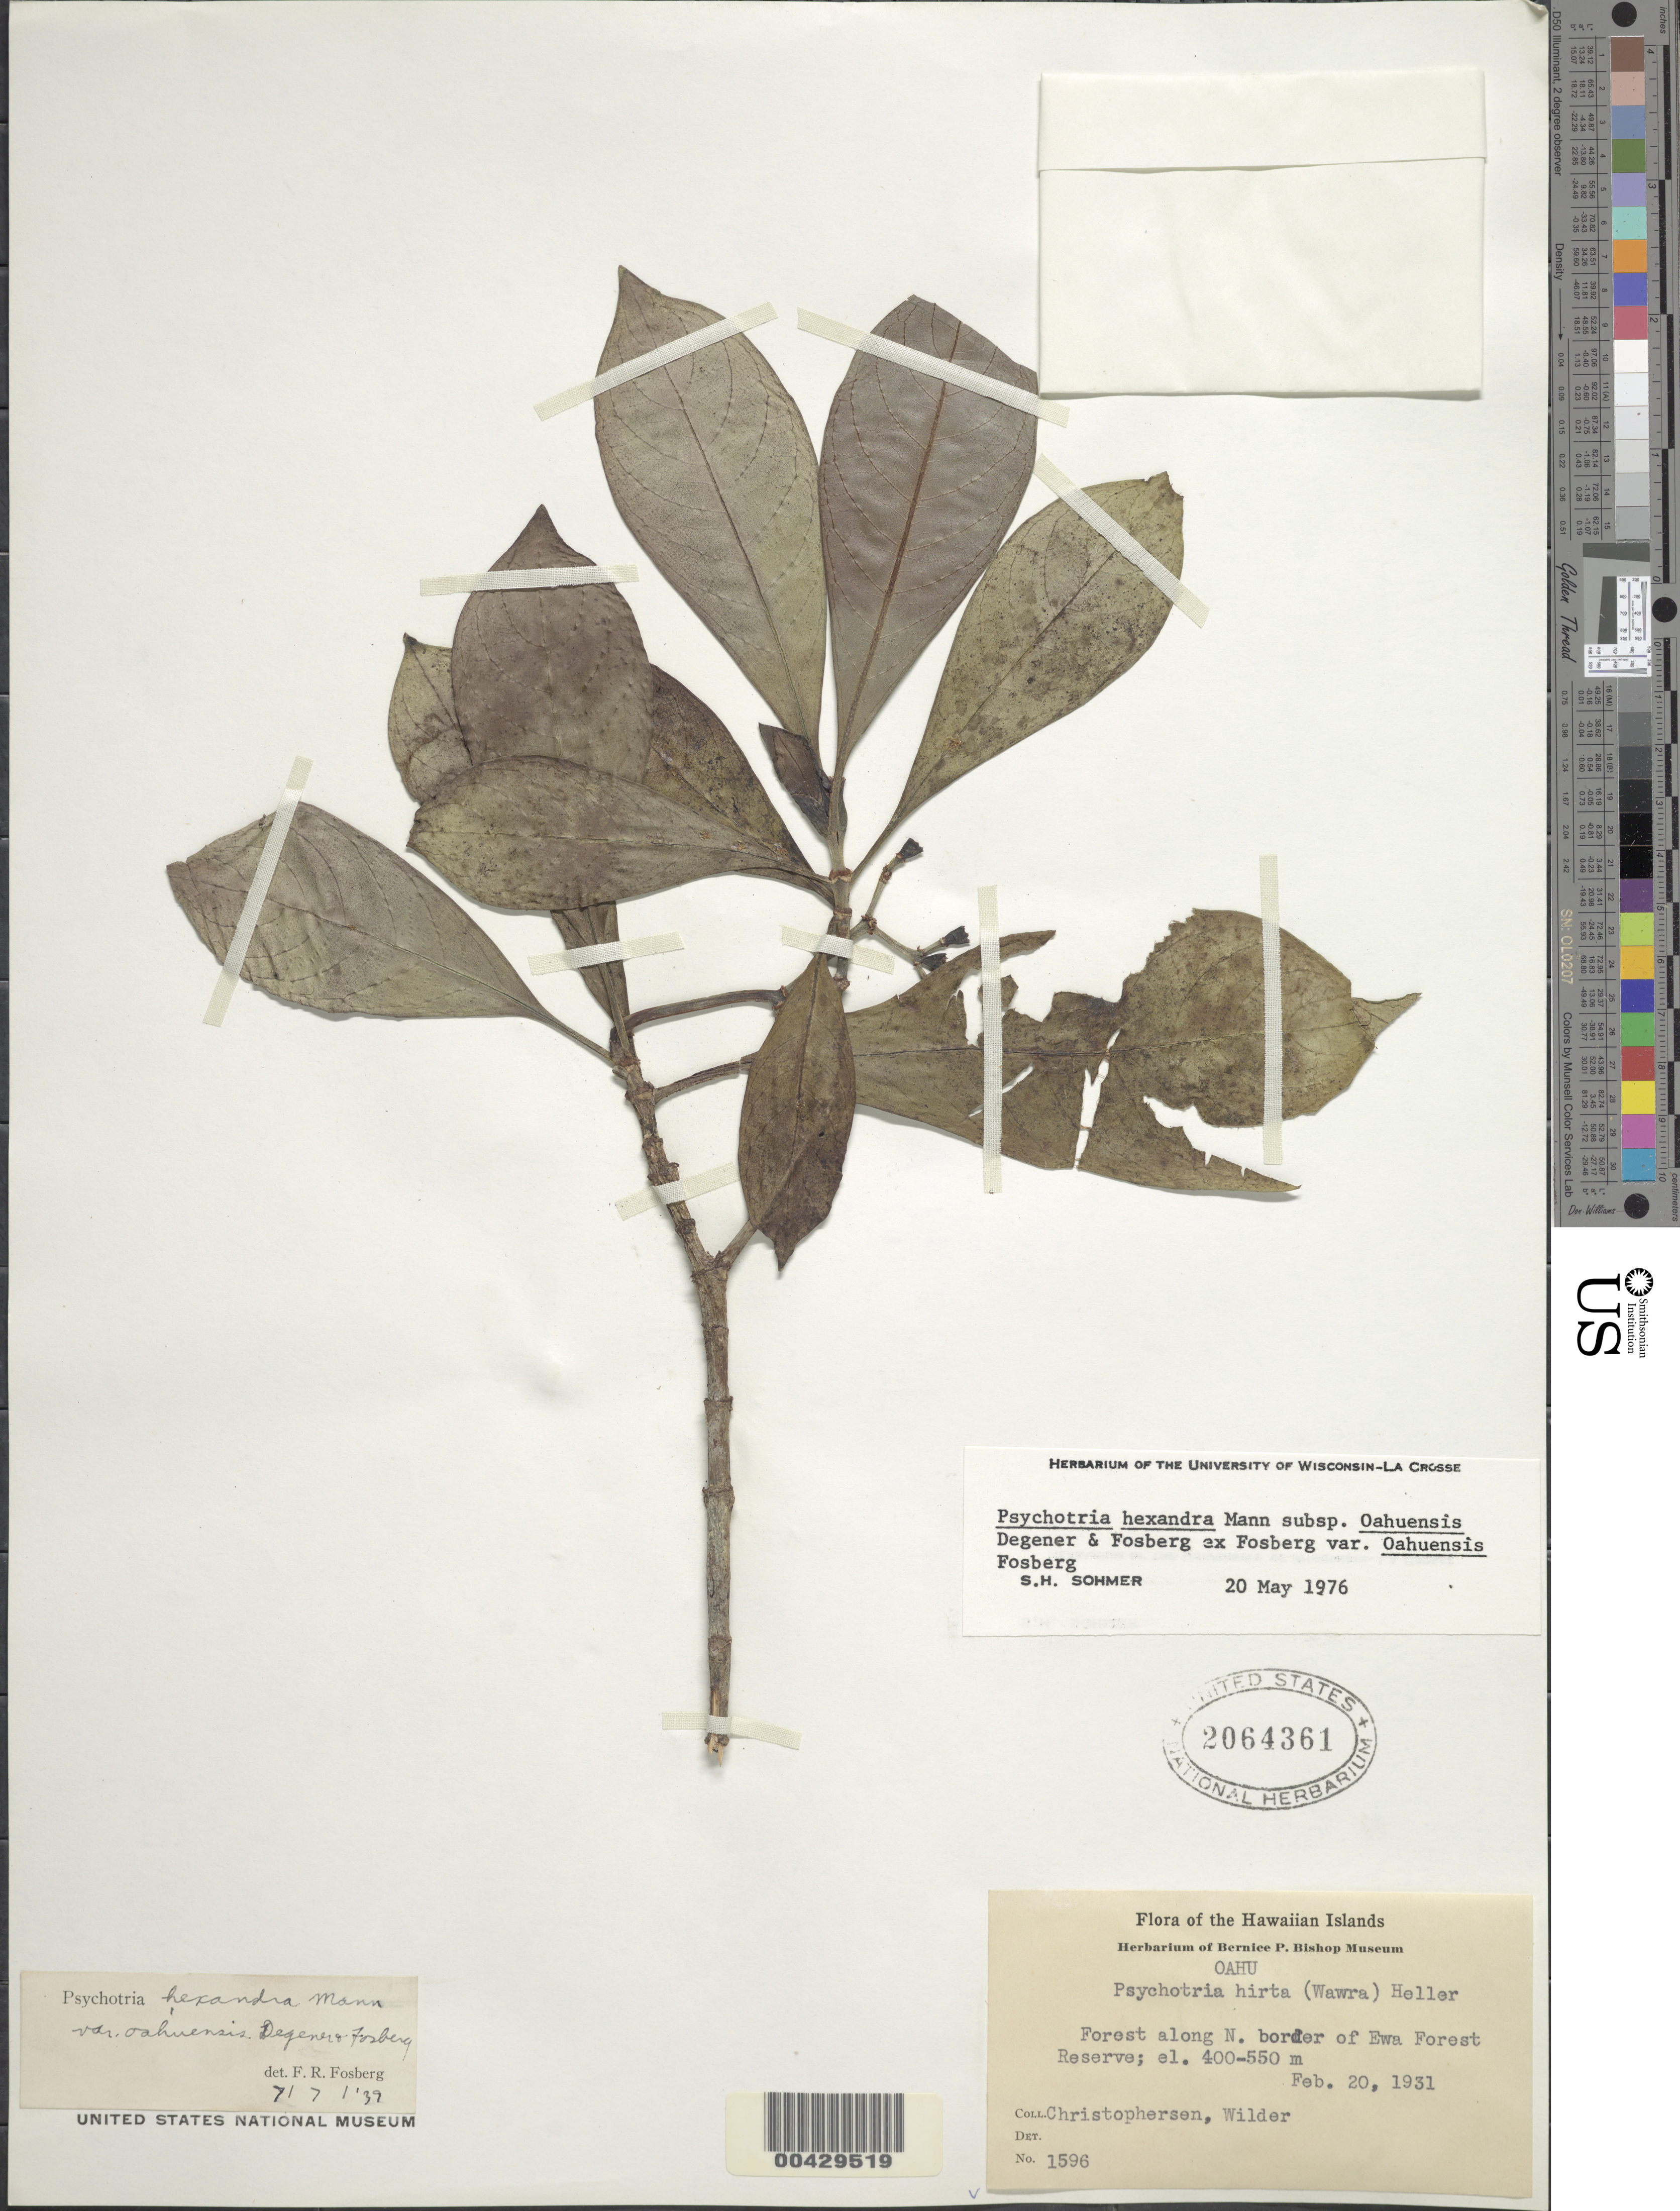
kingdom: Plantae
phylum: Tracheophyta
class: Magnoliopsida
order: Gentianales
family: Rubiaceae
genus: Psychotria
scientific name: Psychotria hexandra var. oahuensis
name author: (H. Mann) O. Deg. & Fosberg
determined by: Wagner, W. L., (BOT), Smithsonian Institution - National Museum of Natural History (UNITED STATES)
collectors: E. Christophersen & G. Wilder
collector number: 1596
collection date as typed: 20 Feb 1931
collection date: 1931-02-20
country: United States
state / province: Hawaii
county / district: Honolulu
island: Oahu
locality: Forest along N. border of Ewa Forest Reserve.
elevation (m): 400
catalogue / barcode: US 2064361